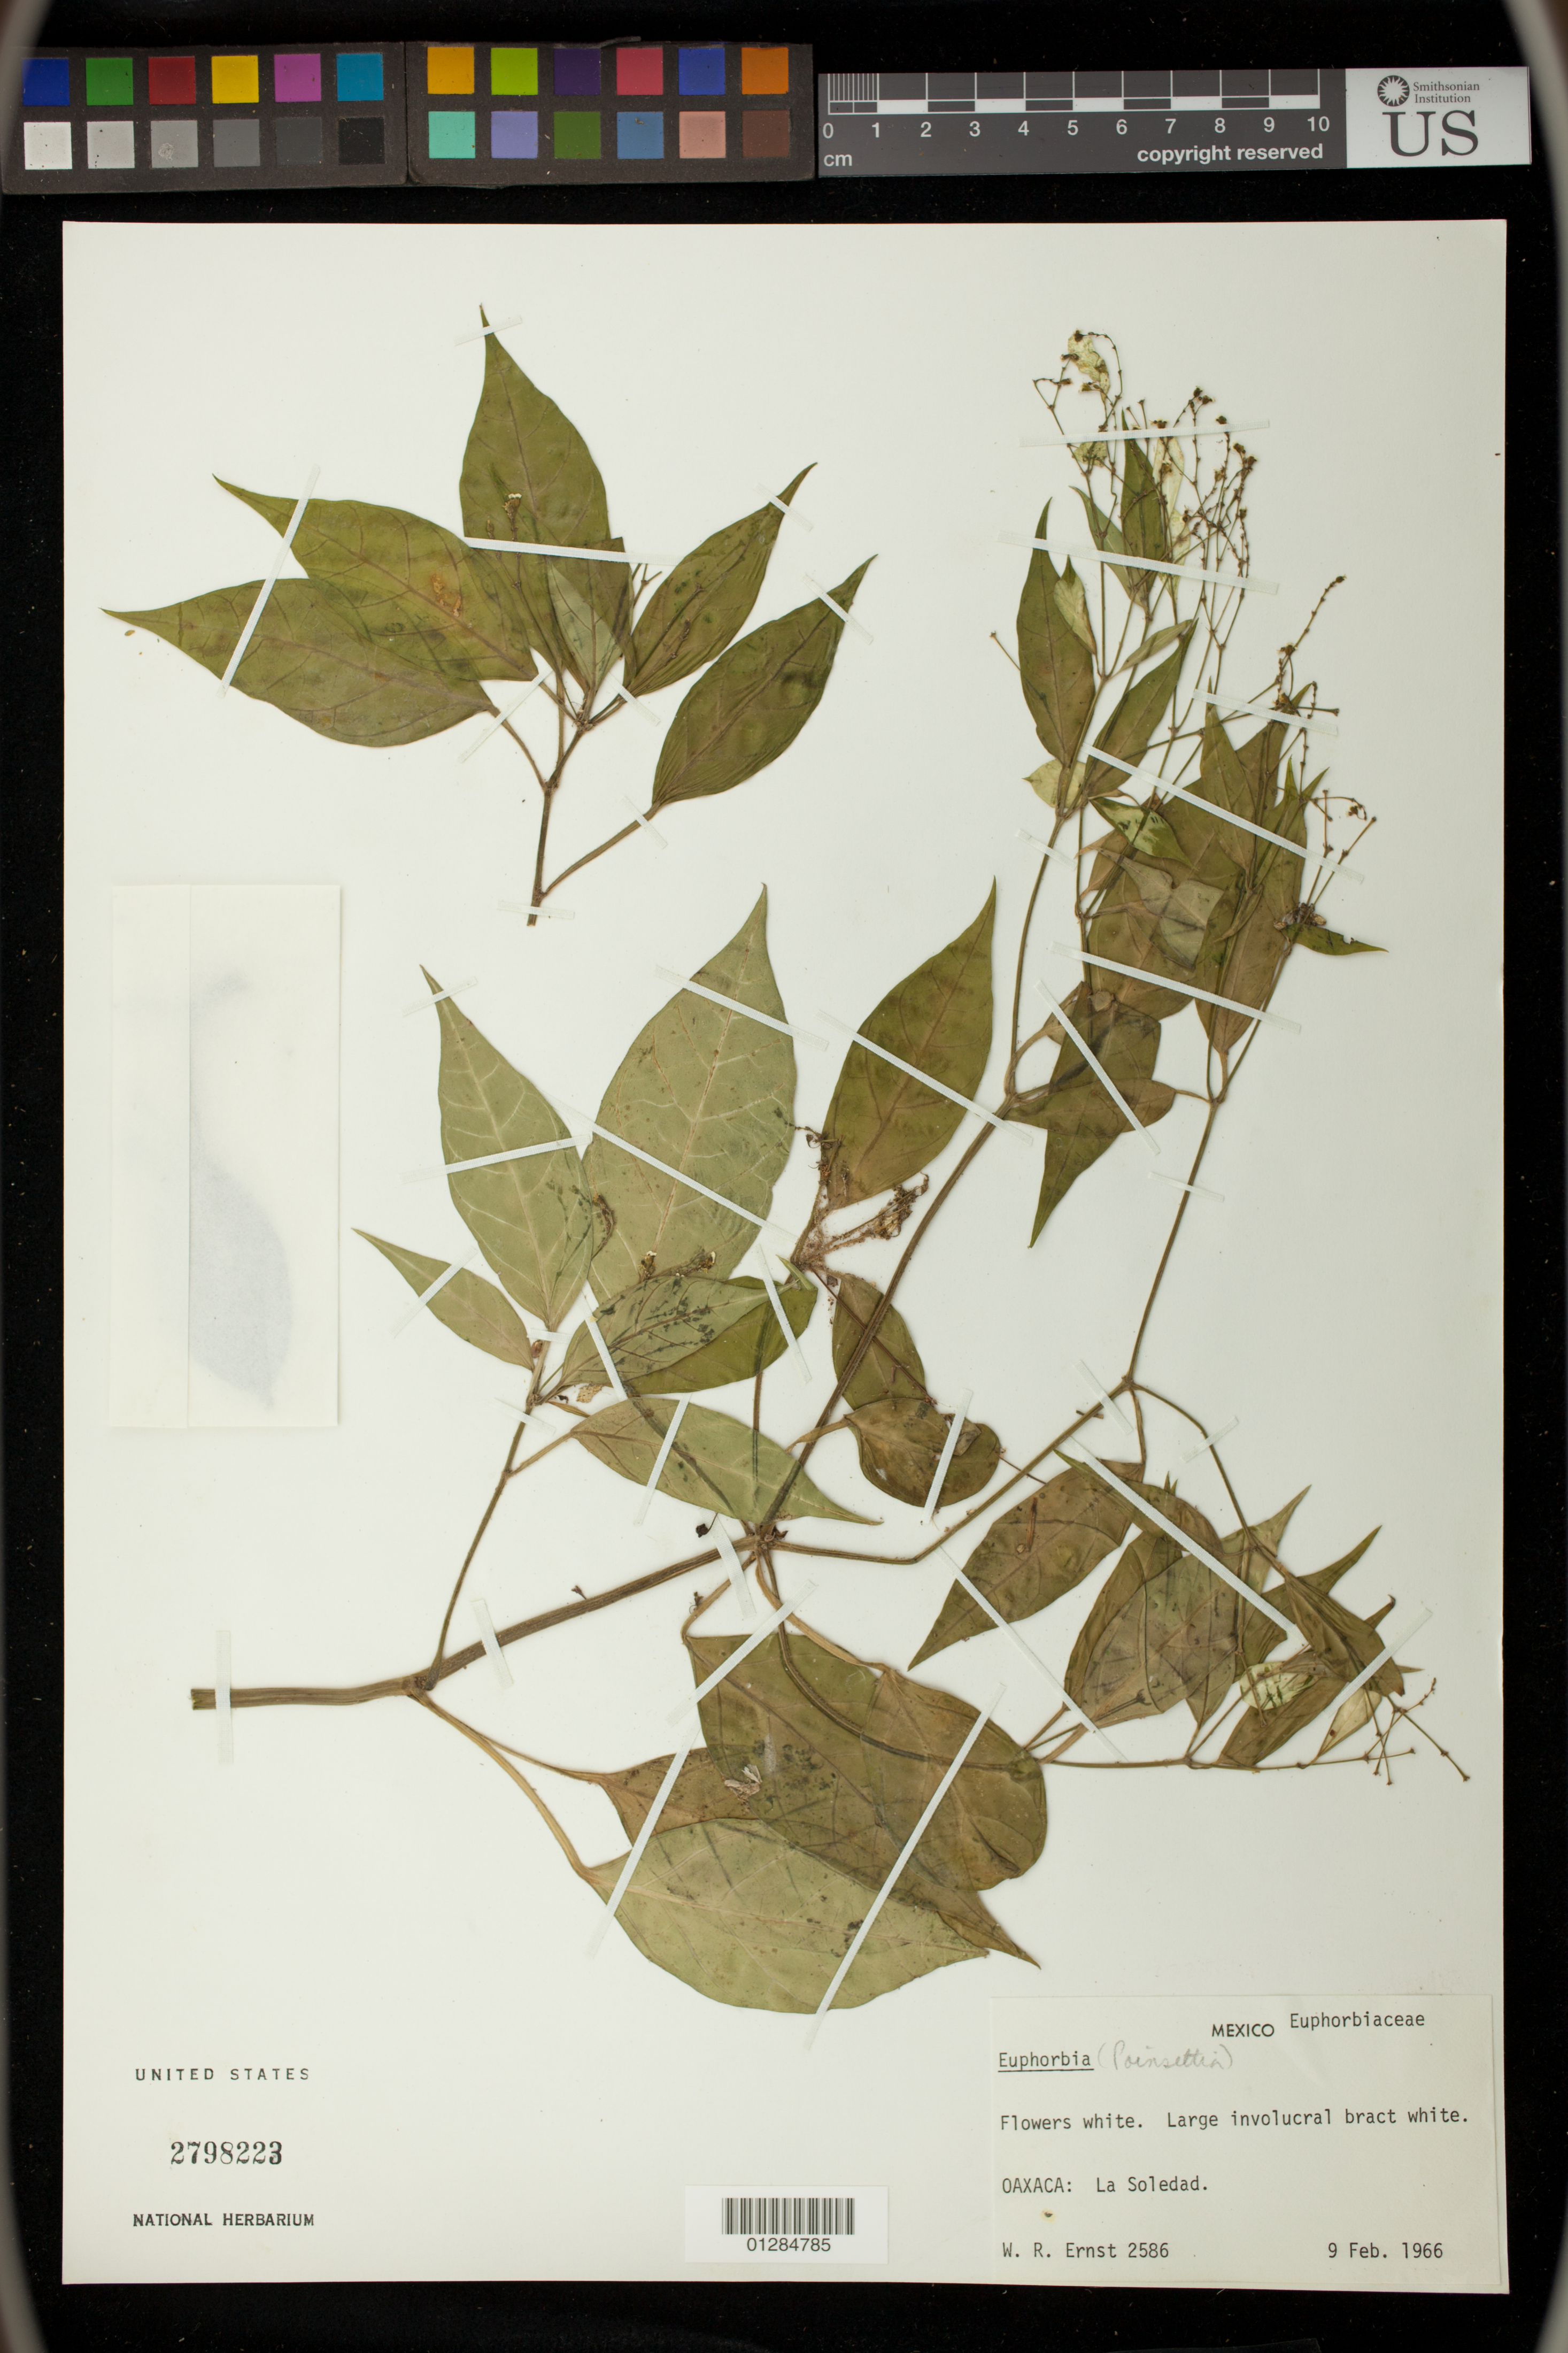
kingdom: Plantae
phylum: Tracheophyta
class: Magnoliopsida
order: Malpighiales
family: Euphorbiaceae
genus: Euphorbia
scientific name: Euphorbia sp.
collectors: W. R. Ernst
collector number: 2586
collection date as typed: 09 Feb 1966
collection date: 1966-02-09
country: Mexico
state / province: Oaxaca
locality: La soledad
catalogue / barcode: US 2798223